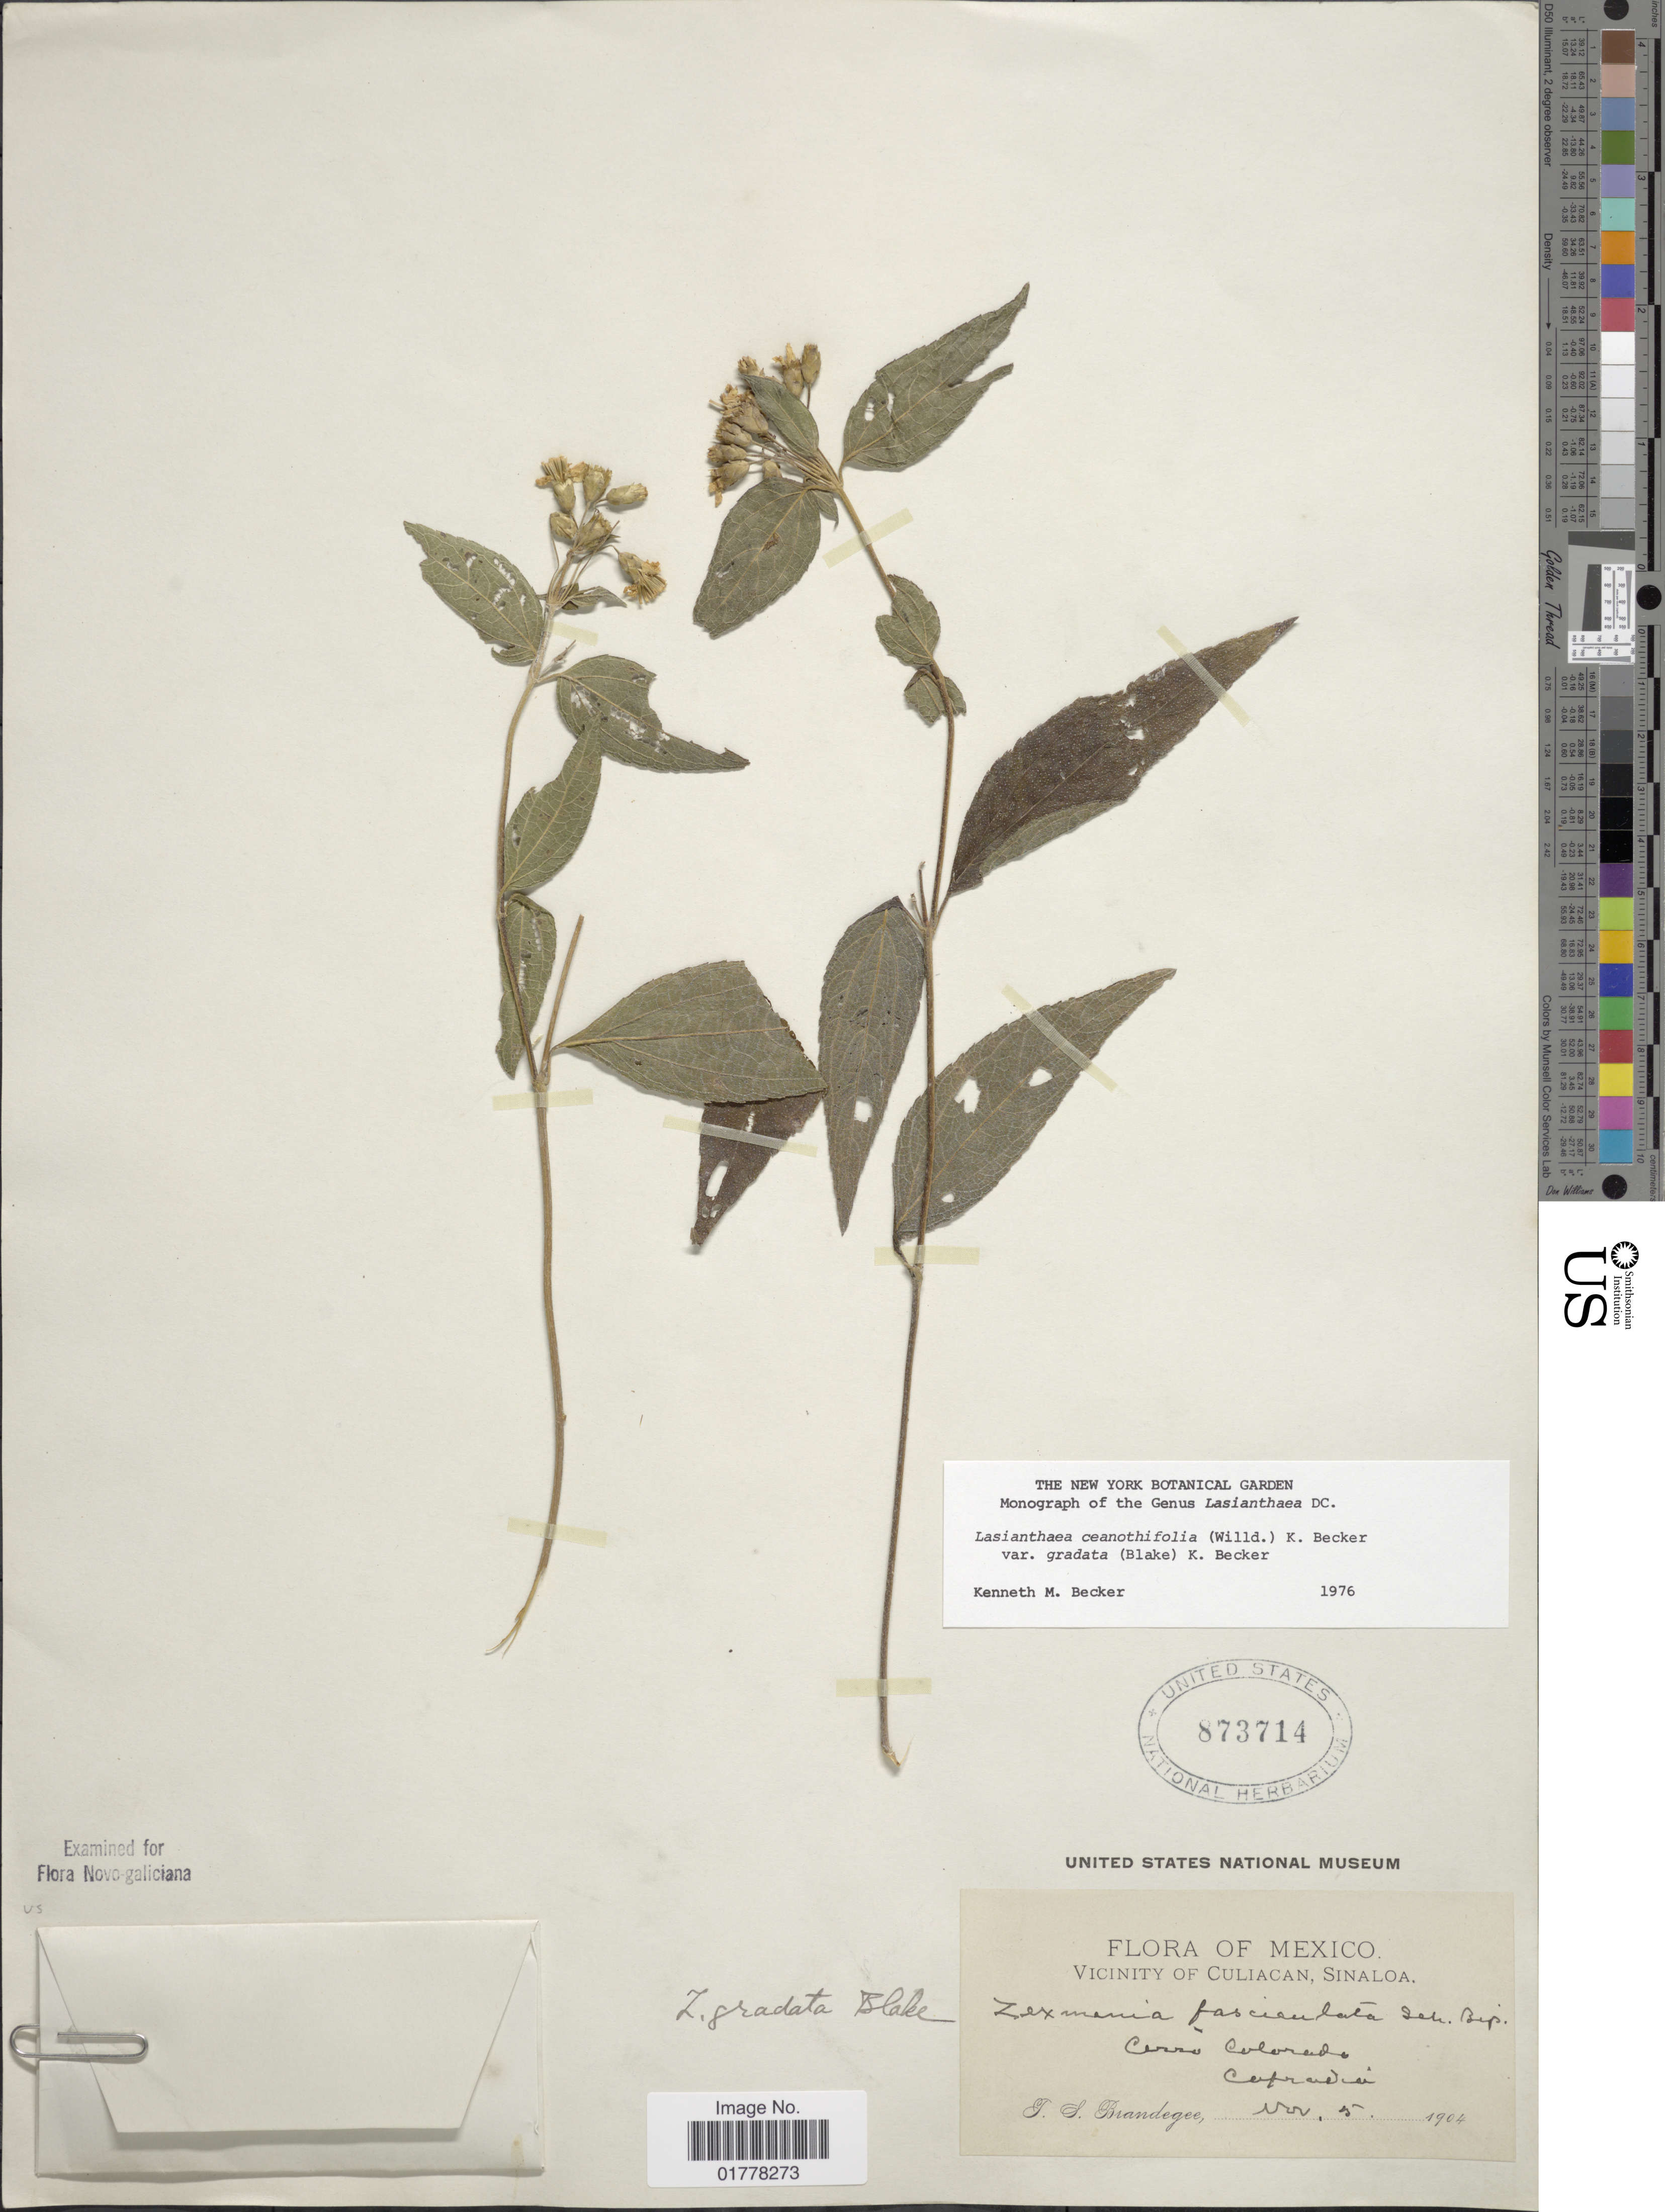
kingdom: Plantae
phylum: Tracheophyta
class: Magnoliopsida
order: Asterales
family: Asteraceae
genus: Lasianthaea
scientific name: Lasianthaea ceanothifolia var. gradata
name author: (S.F. Blake) K.M. Becker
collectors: T. S. Brandegee (herbarium)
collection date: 1904-11-05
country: Mexico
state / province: Sinaloa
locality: Vicinity of Culiacan, Sinaloa. Cerro Colorado, Capradin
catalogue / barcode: US 873714